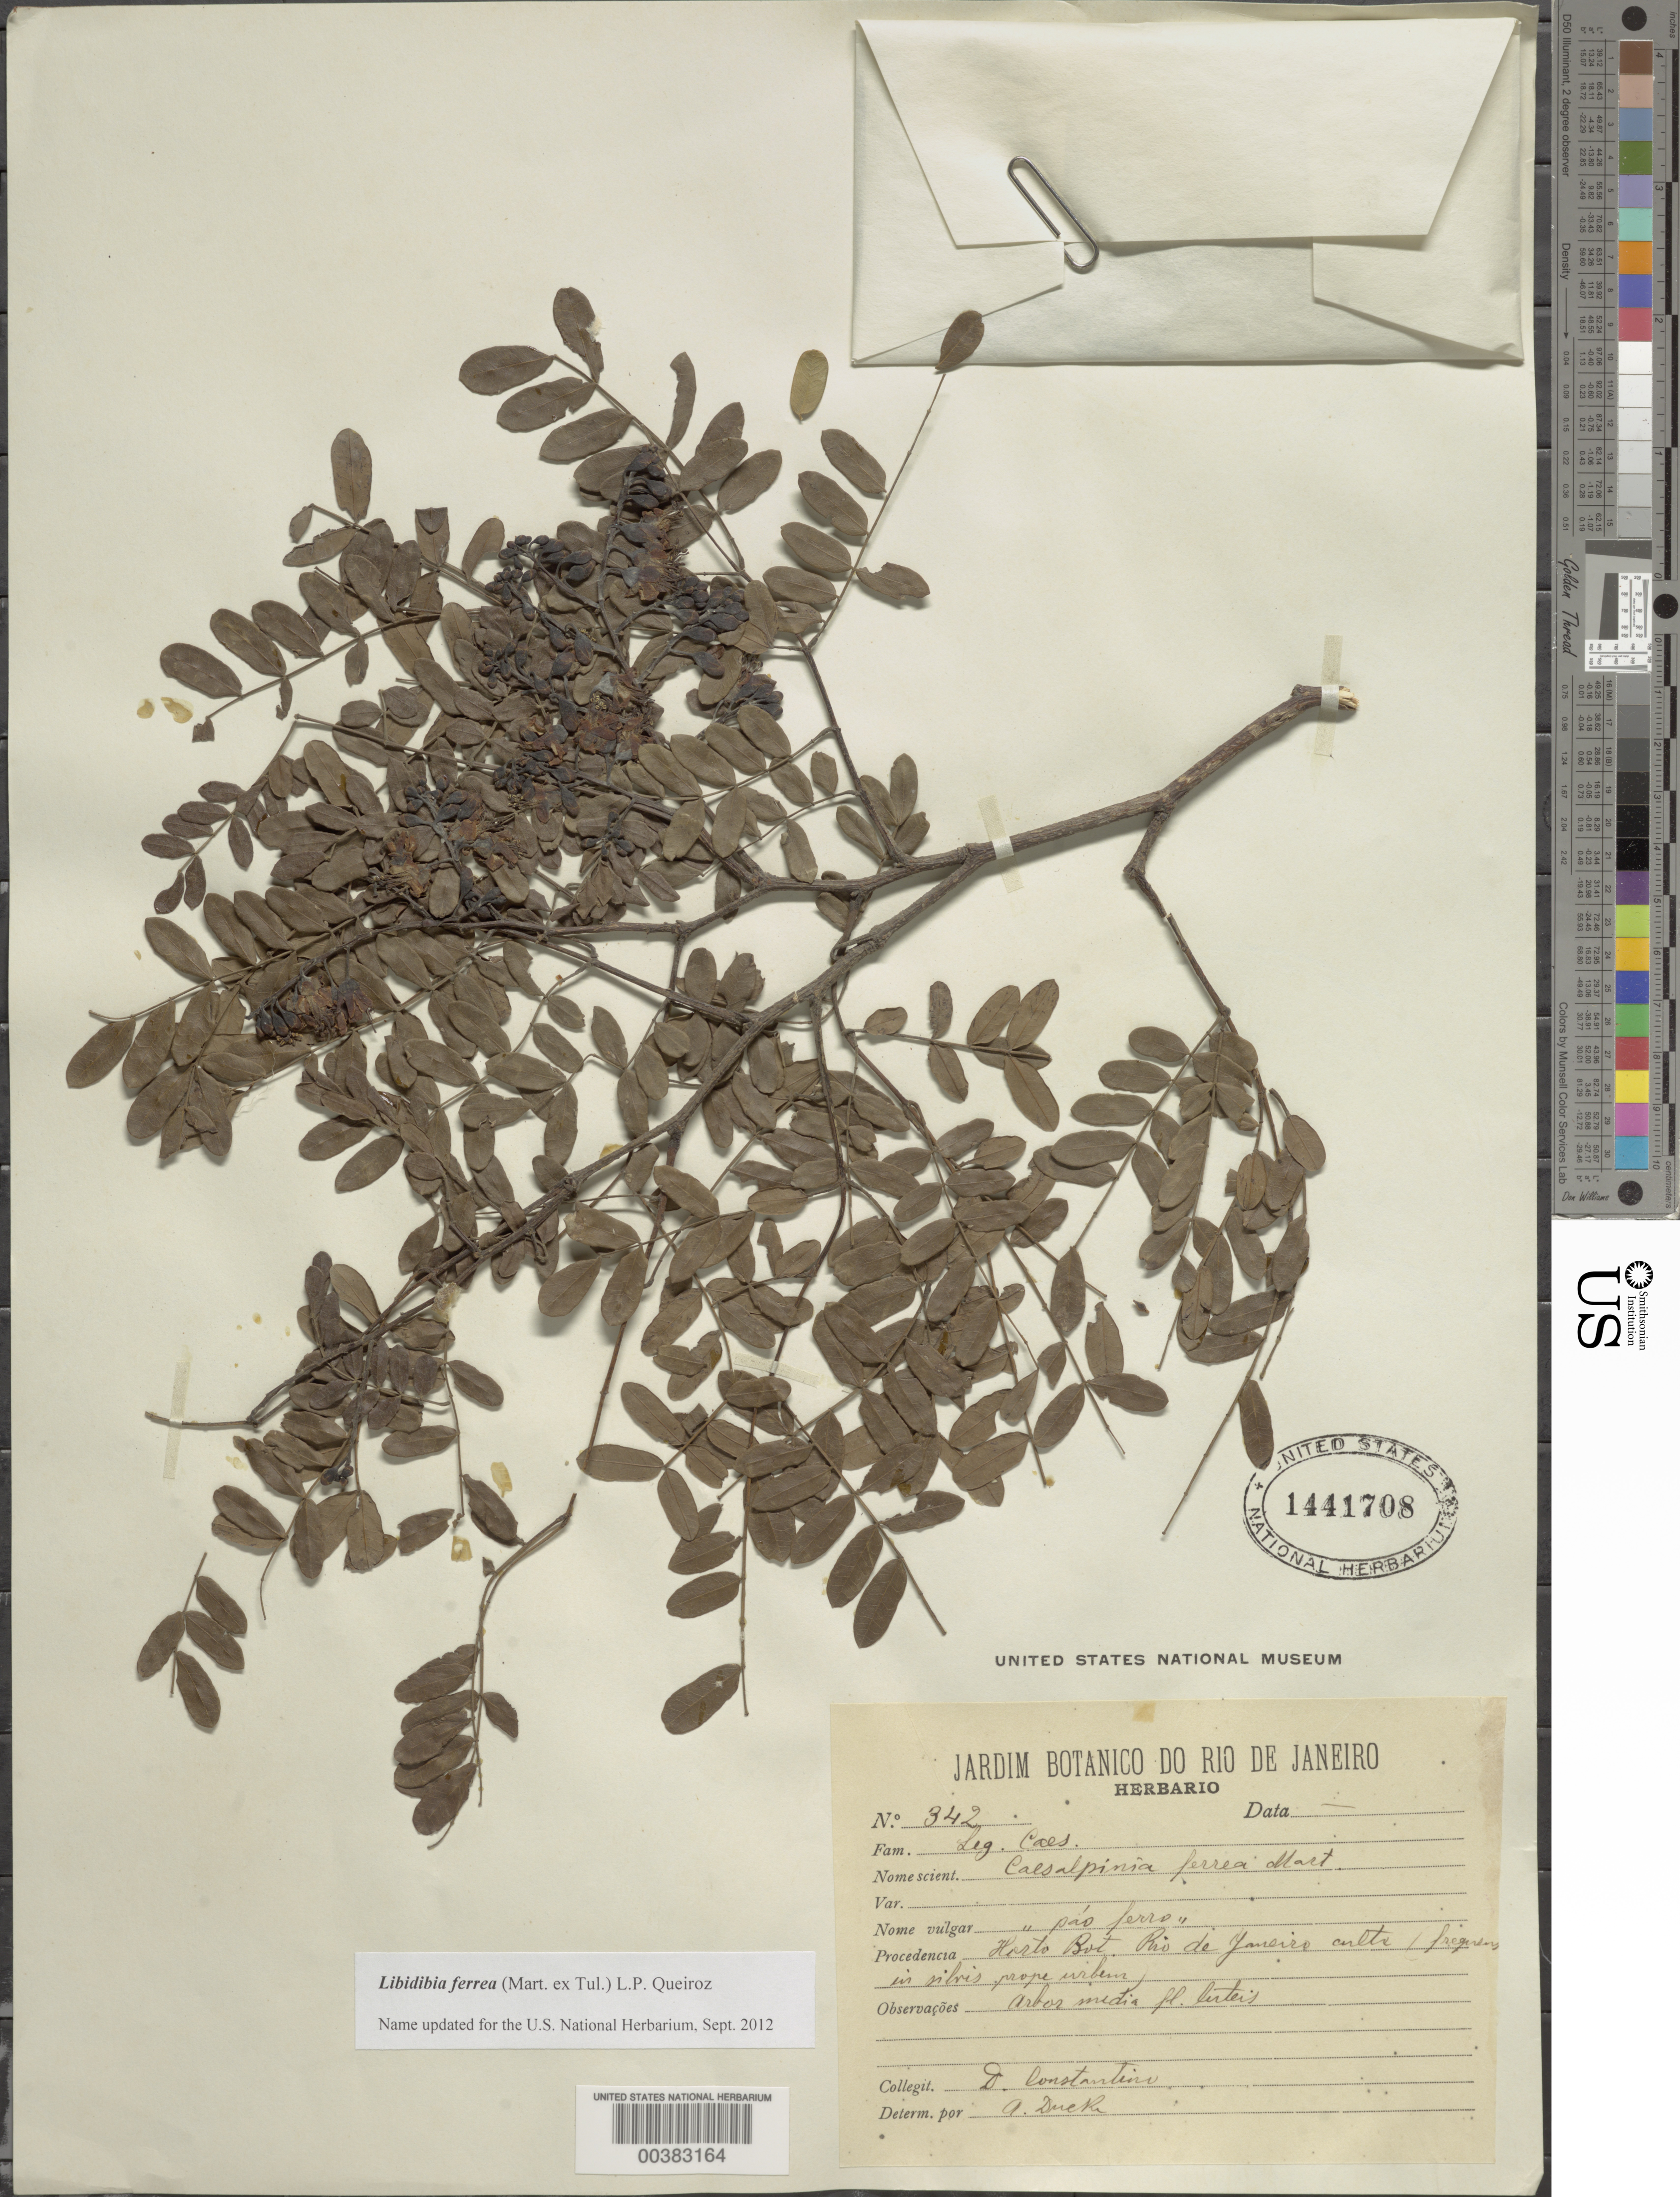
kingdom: Plantae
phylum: Tracheophyta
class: Magnoliopsida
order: Fabales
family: Fabaceae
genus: Libidibia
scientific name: Libidibia ferrea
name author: (Mart. ex Tul.) L.P. Queiroz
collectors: W. Weingart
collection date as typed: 09 Apr 1914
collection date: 1914-04-09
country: Germany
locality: Gorgenthal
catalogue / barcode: US 1441708